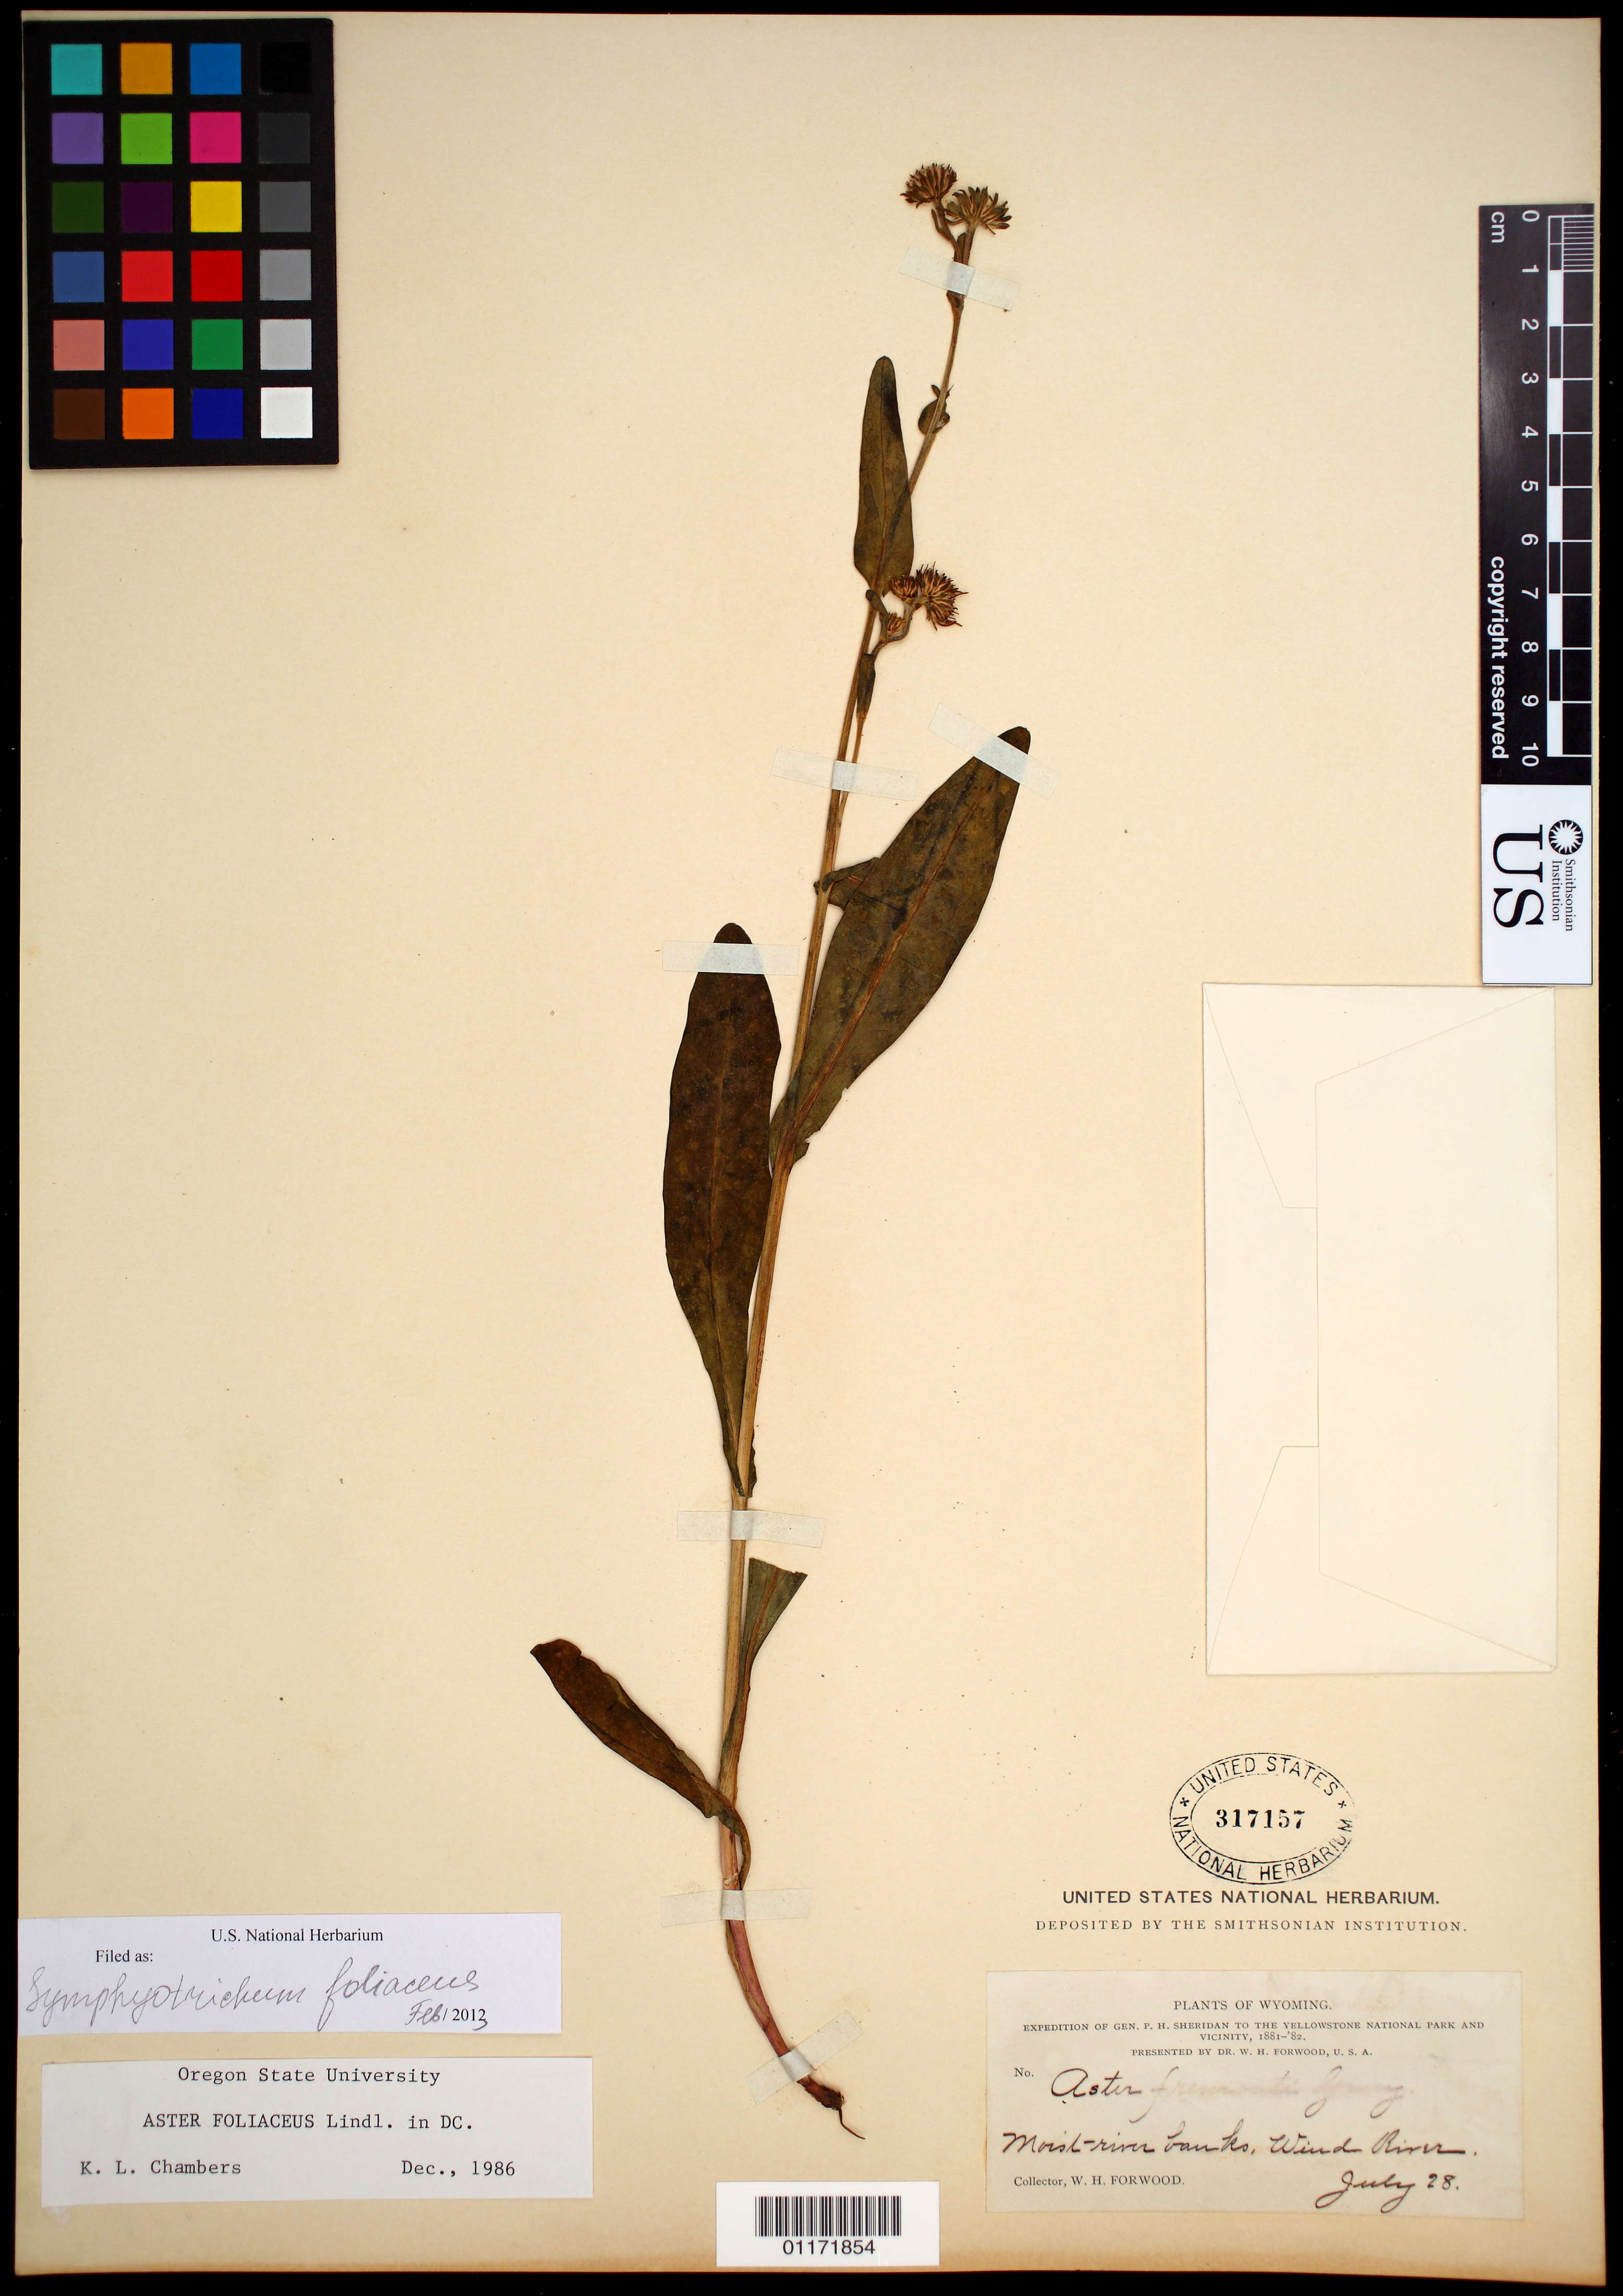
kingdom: Plantae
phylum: Tracheophyta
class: Magnoliopsida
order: Asterales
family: Asteraceae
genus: Symphyotrichum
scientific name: Symphyotrichum foliaceum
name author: (Lindl. ex DC.) G.L. Nesom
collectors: W. Forwood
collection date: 1881-07-28 or 1882-07-28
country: United States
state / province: Wyoming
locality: Wind River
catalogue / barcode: US 317157